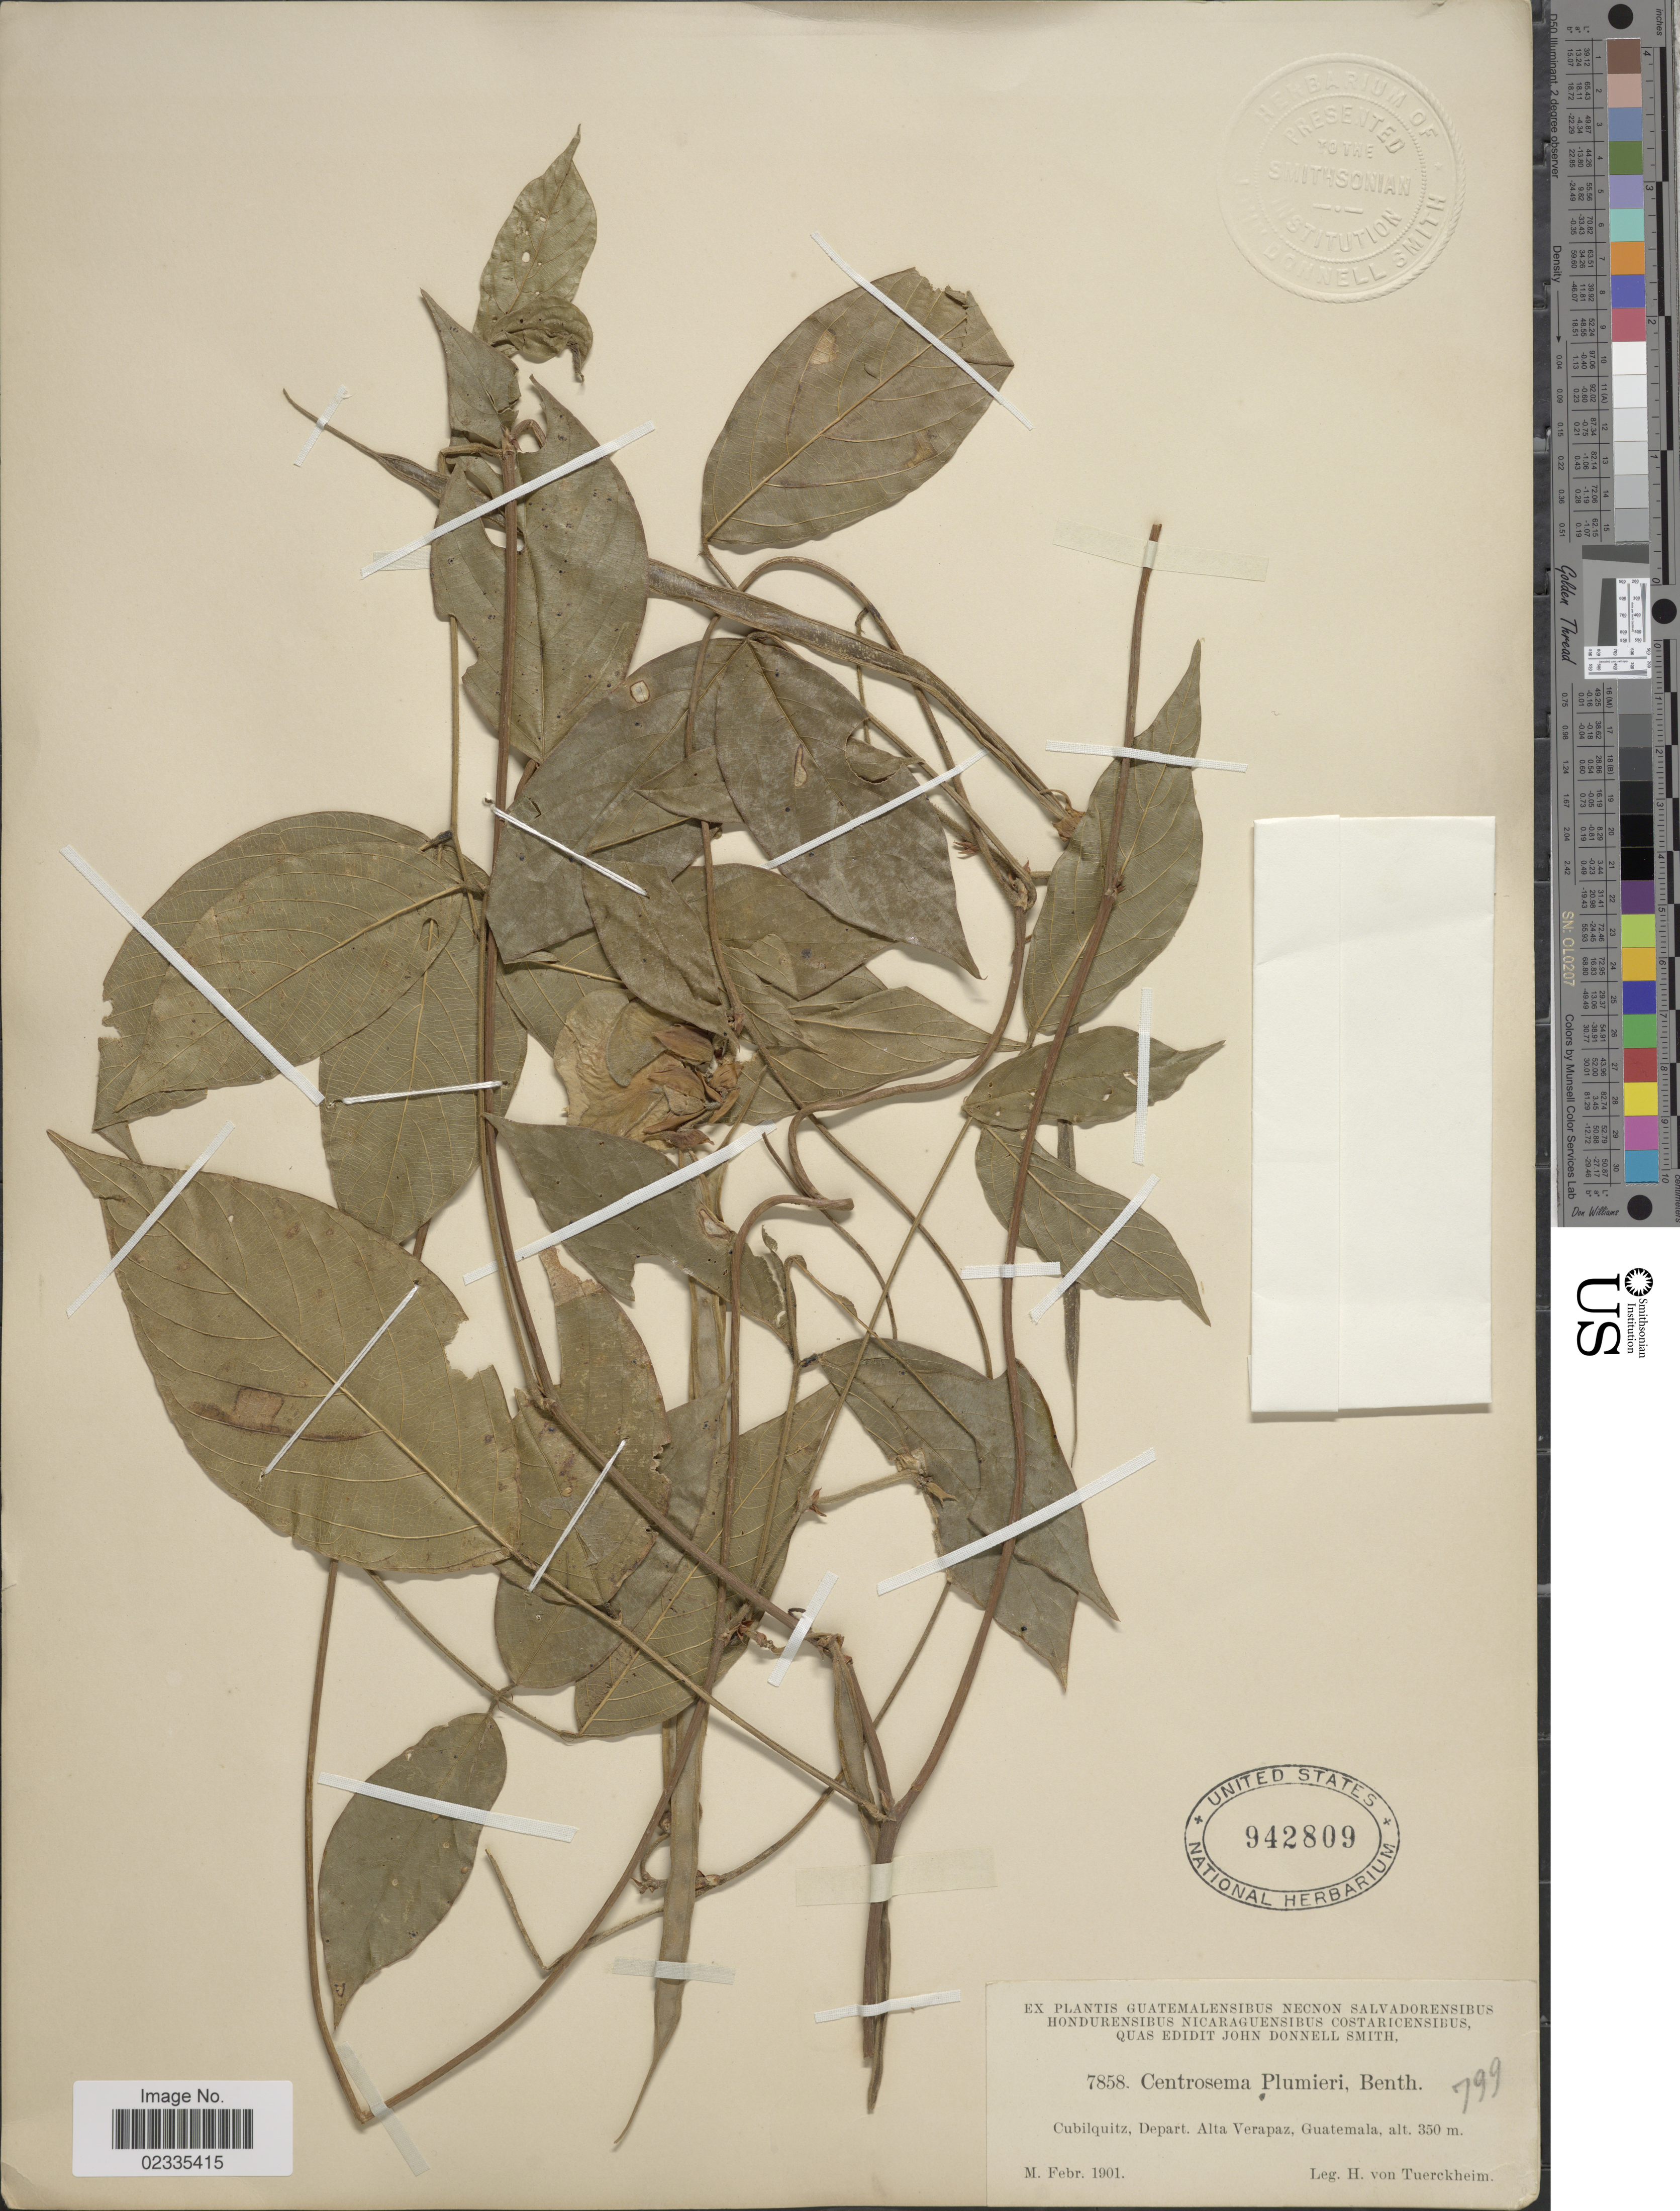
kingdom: Plantae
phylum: Tracheophyta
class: Magnoliopsida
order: Fabales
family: Fabaceae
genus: Centrosema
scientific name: Centrosema plumieri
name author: (Turpin ex Pers.) Benth.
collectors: H. von Türckheim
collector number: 7858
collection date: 1901-02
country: Guatemala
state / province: Alta Verapaz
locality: Cubilquitz, Depart. Alta Verapaz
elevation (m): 350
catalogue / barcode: US 942809